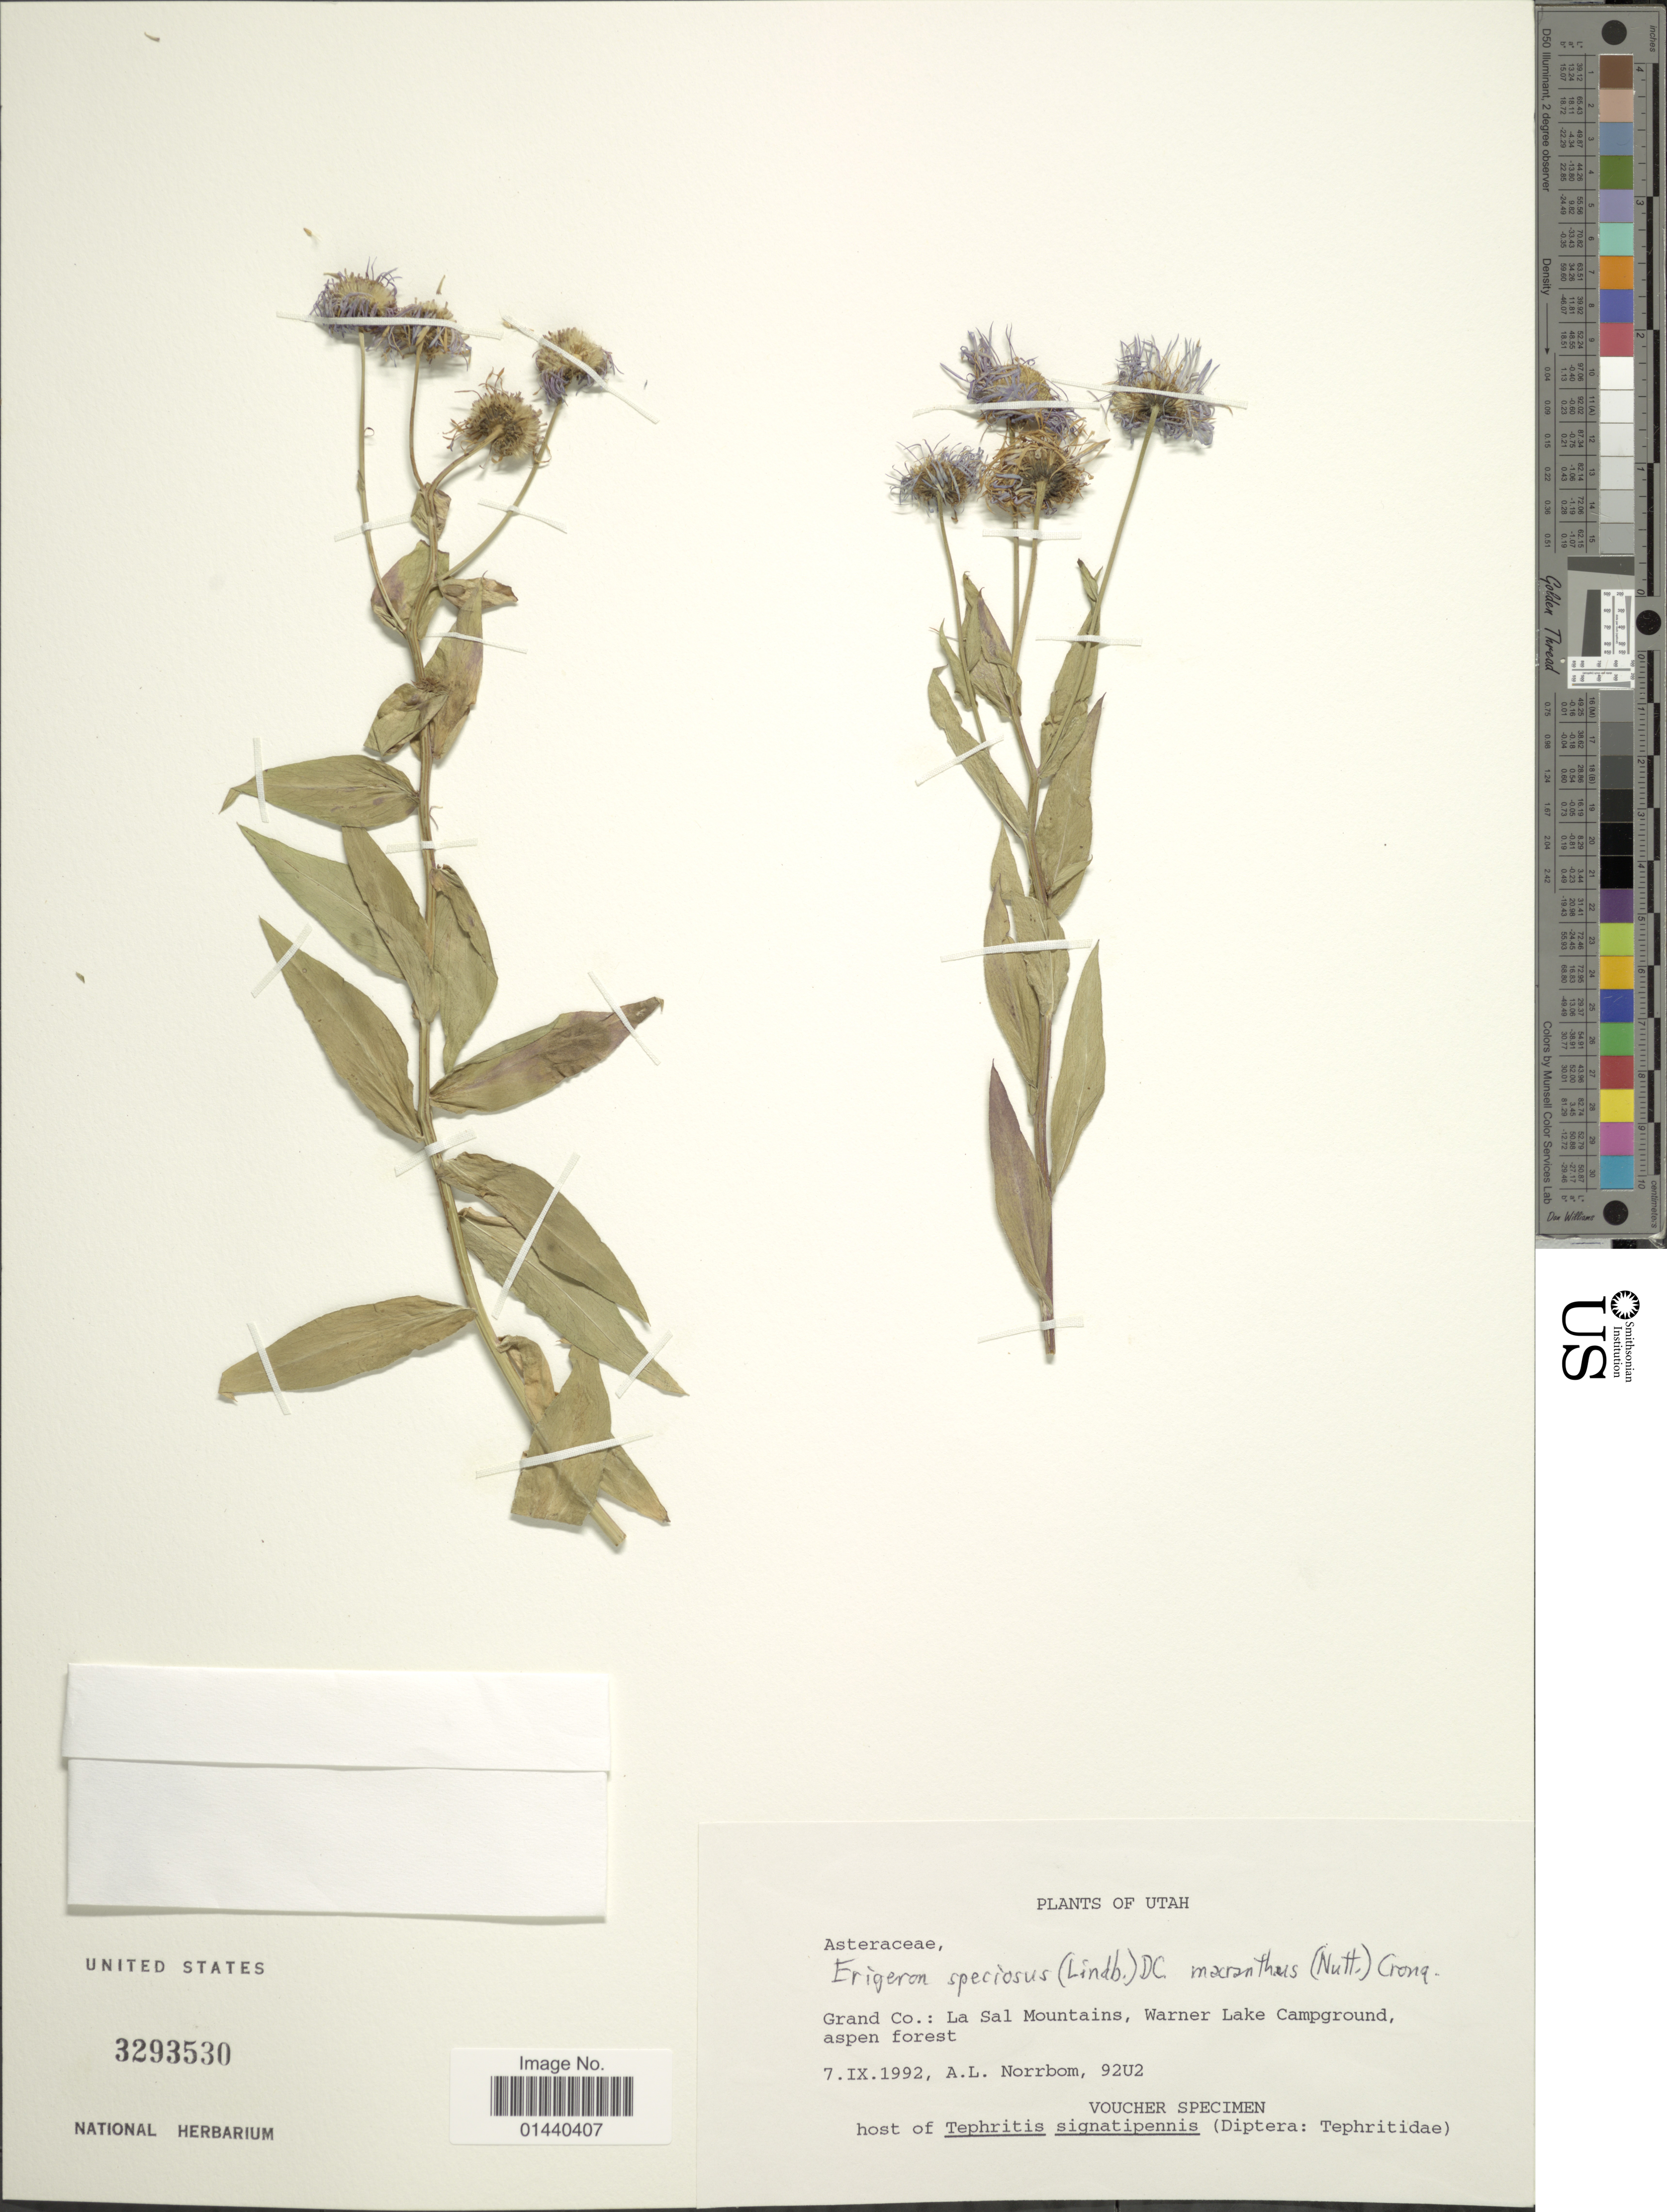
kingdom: Plantae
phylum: Tracheophyta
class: Magnoliopsida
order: Asterales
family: Asteraceae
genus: Erigeron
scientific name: Erigeron speciosus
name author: (Lindl.) DC.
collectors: A. L. Norrbom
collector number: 9202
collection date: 1992-09-07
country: United States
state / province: Utah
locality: Grand Co.: La Sal Mountains, Warner Lake Campground.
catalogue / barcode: US 3293530